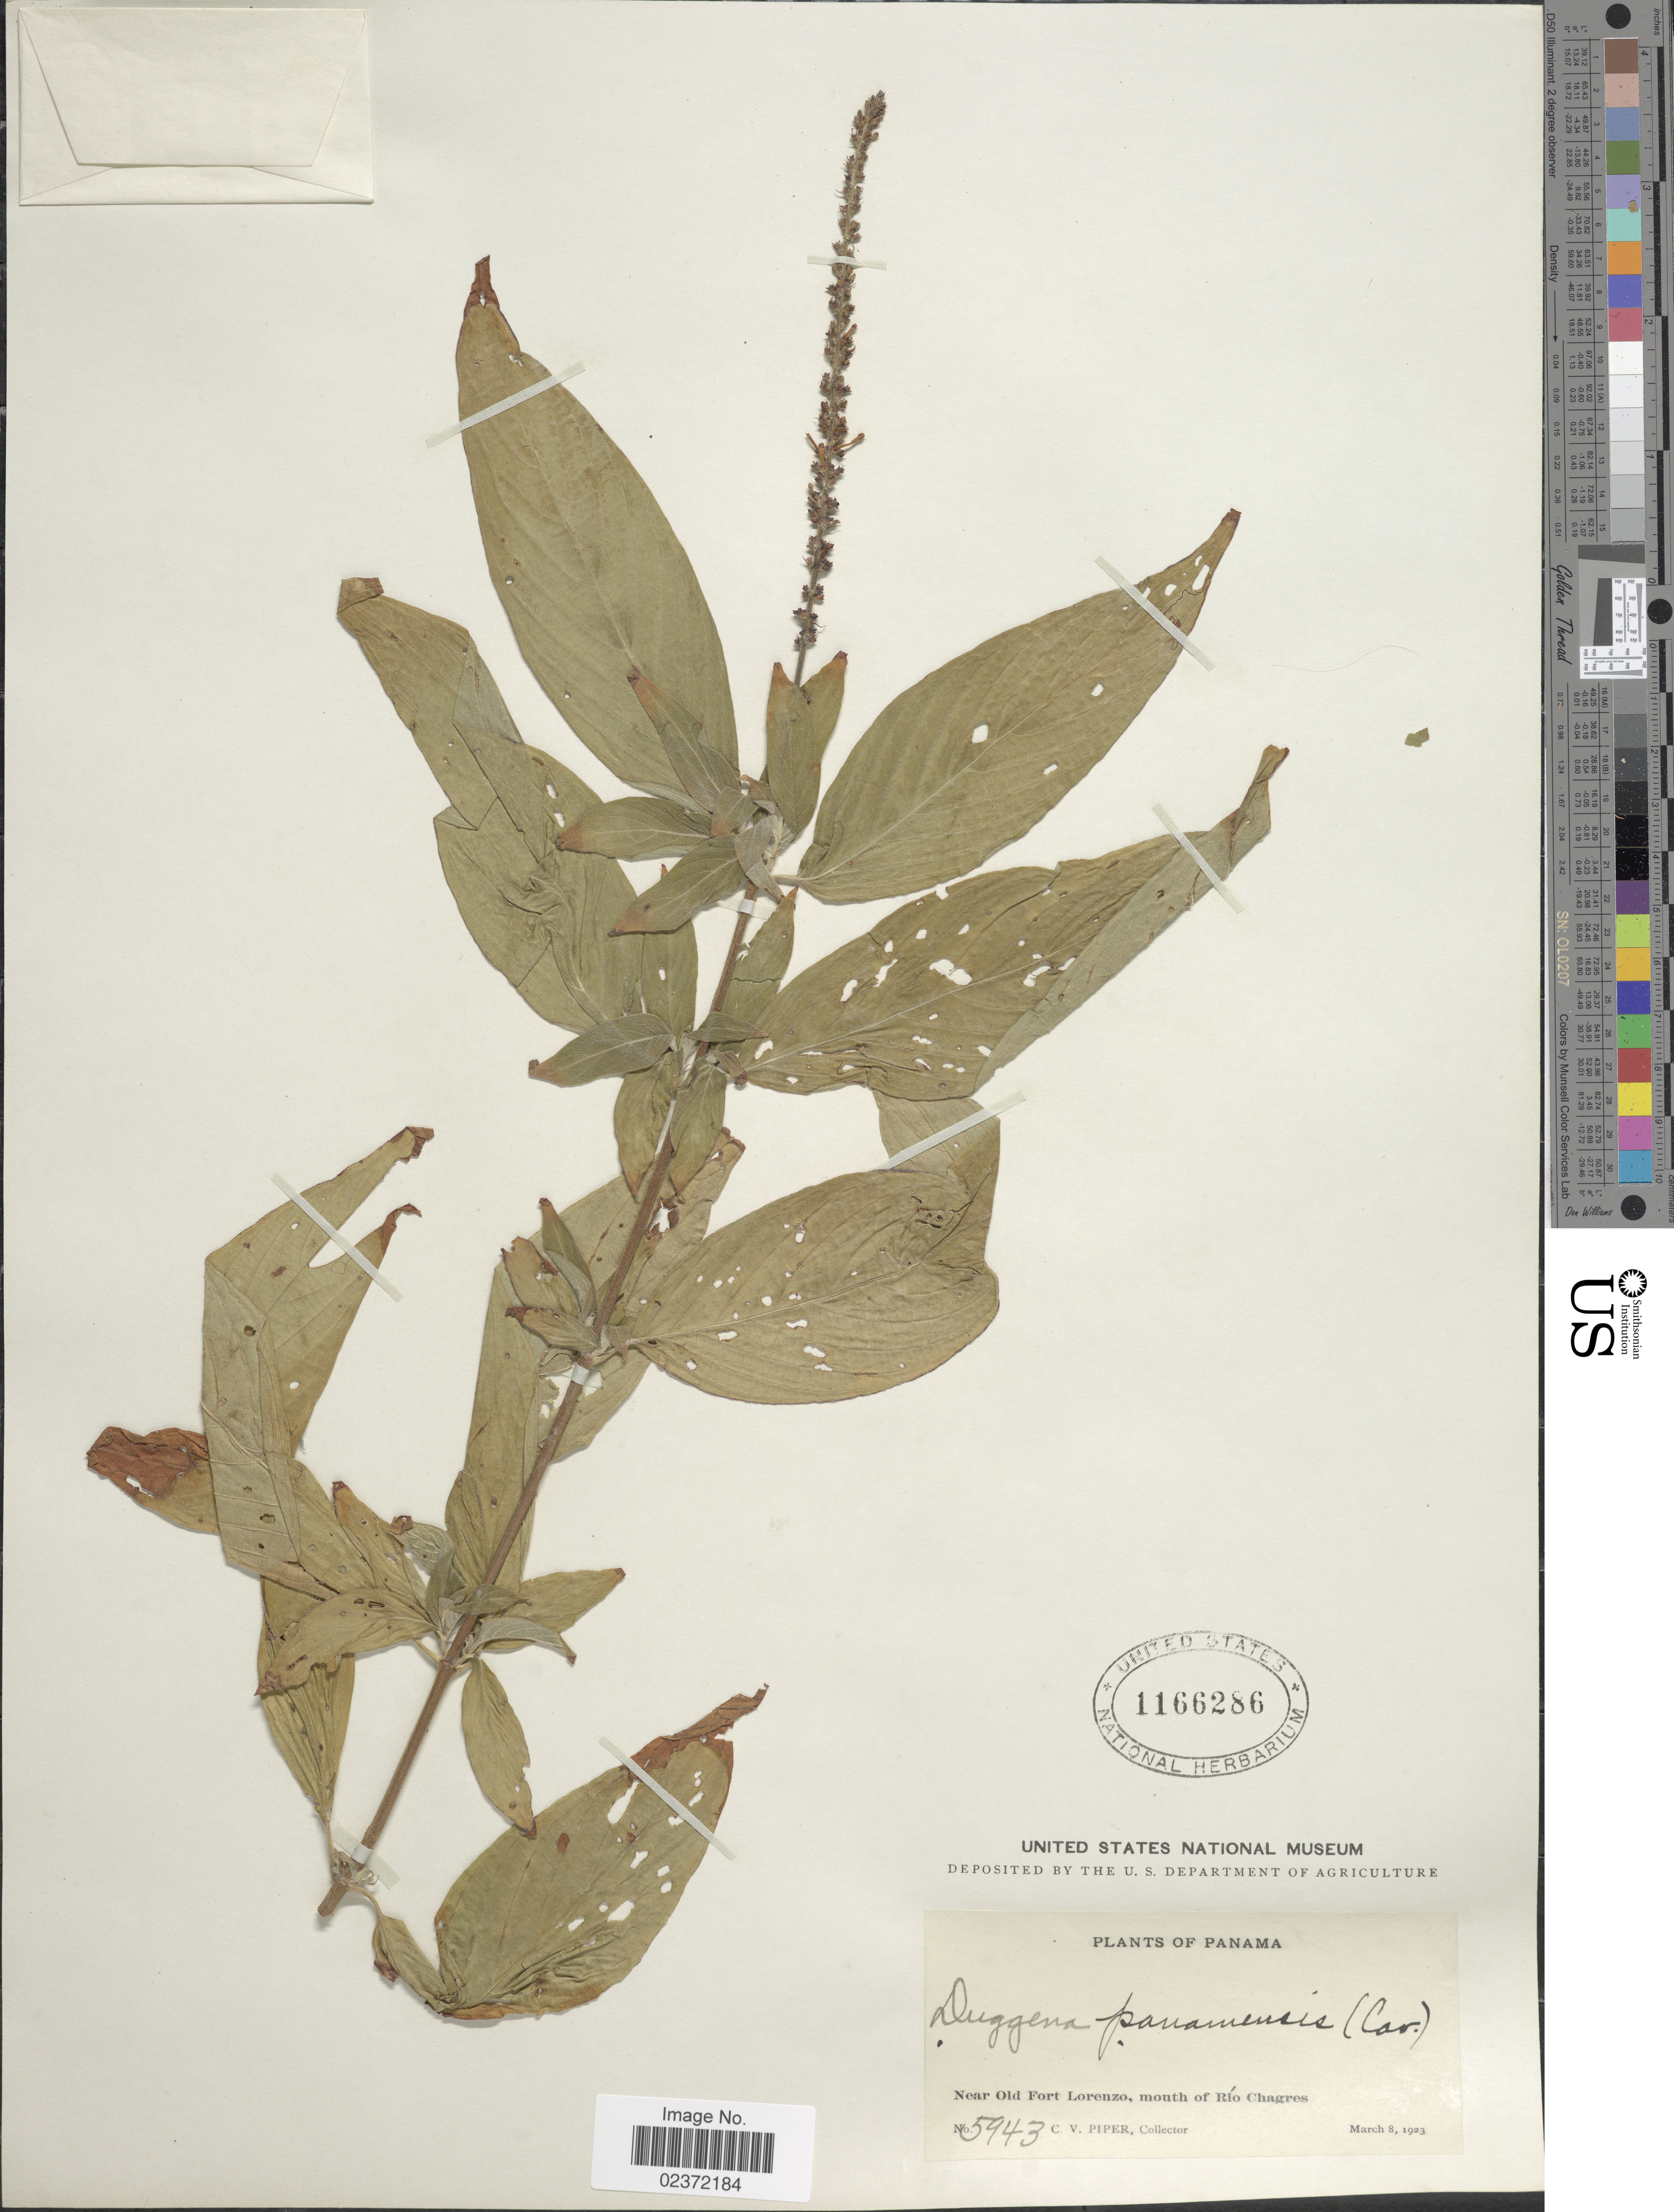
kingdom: Plantae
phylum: Tracheophyta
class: Magnoliopsida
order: Gentianales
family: Rubiaceae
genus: Gonzalagunia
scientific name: Gonzalagunia panamensis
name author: (Cav.) K. Schum.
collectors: C. V. Piper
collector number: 5943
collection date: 1923-03-08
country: Panama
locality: Near Old Fort Lorenzo, mouth of Rio Chagres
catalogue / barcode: US 1166286